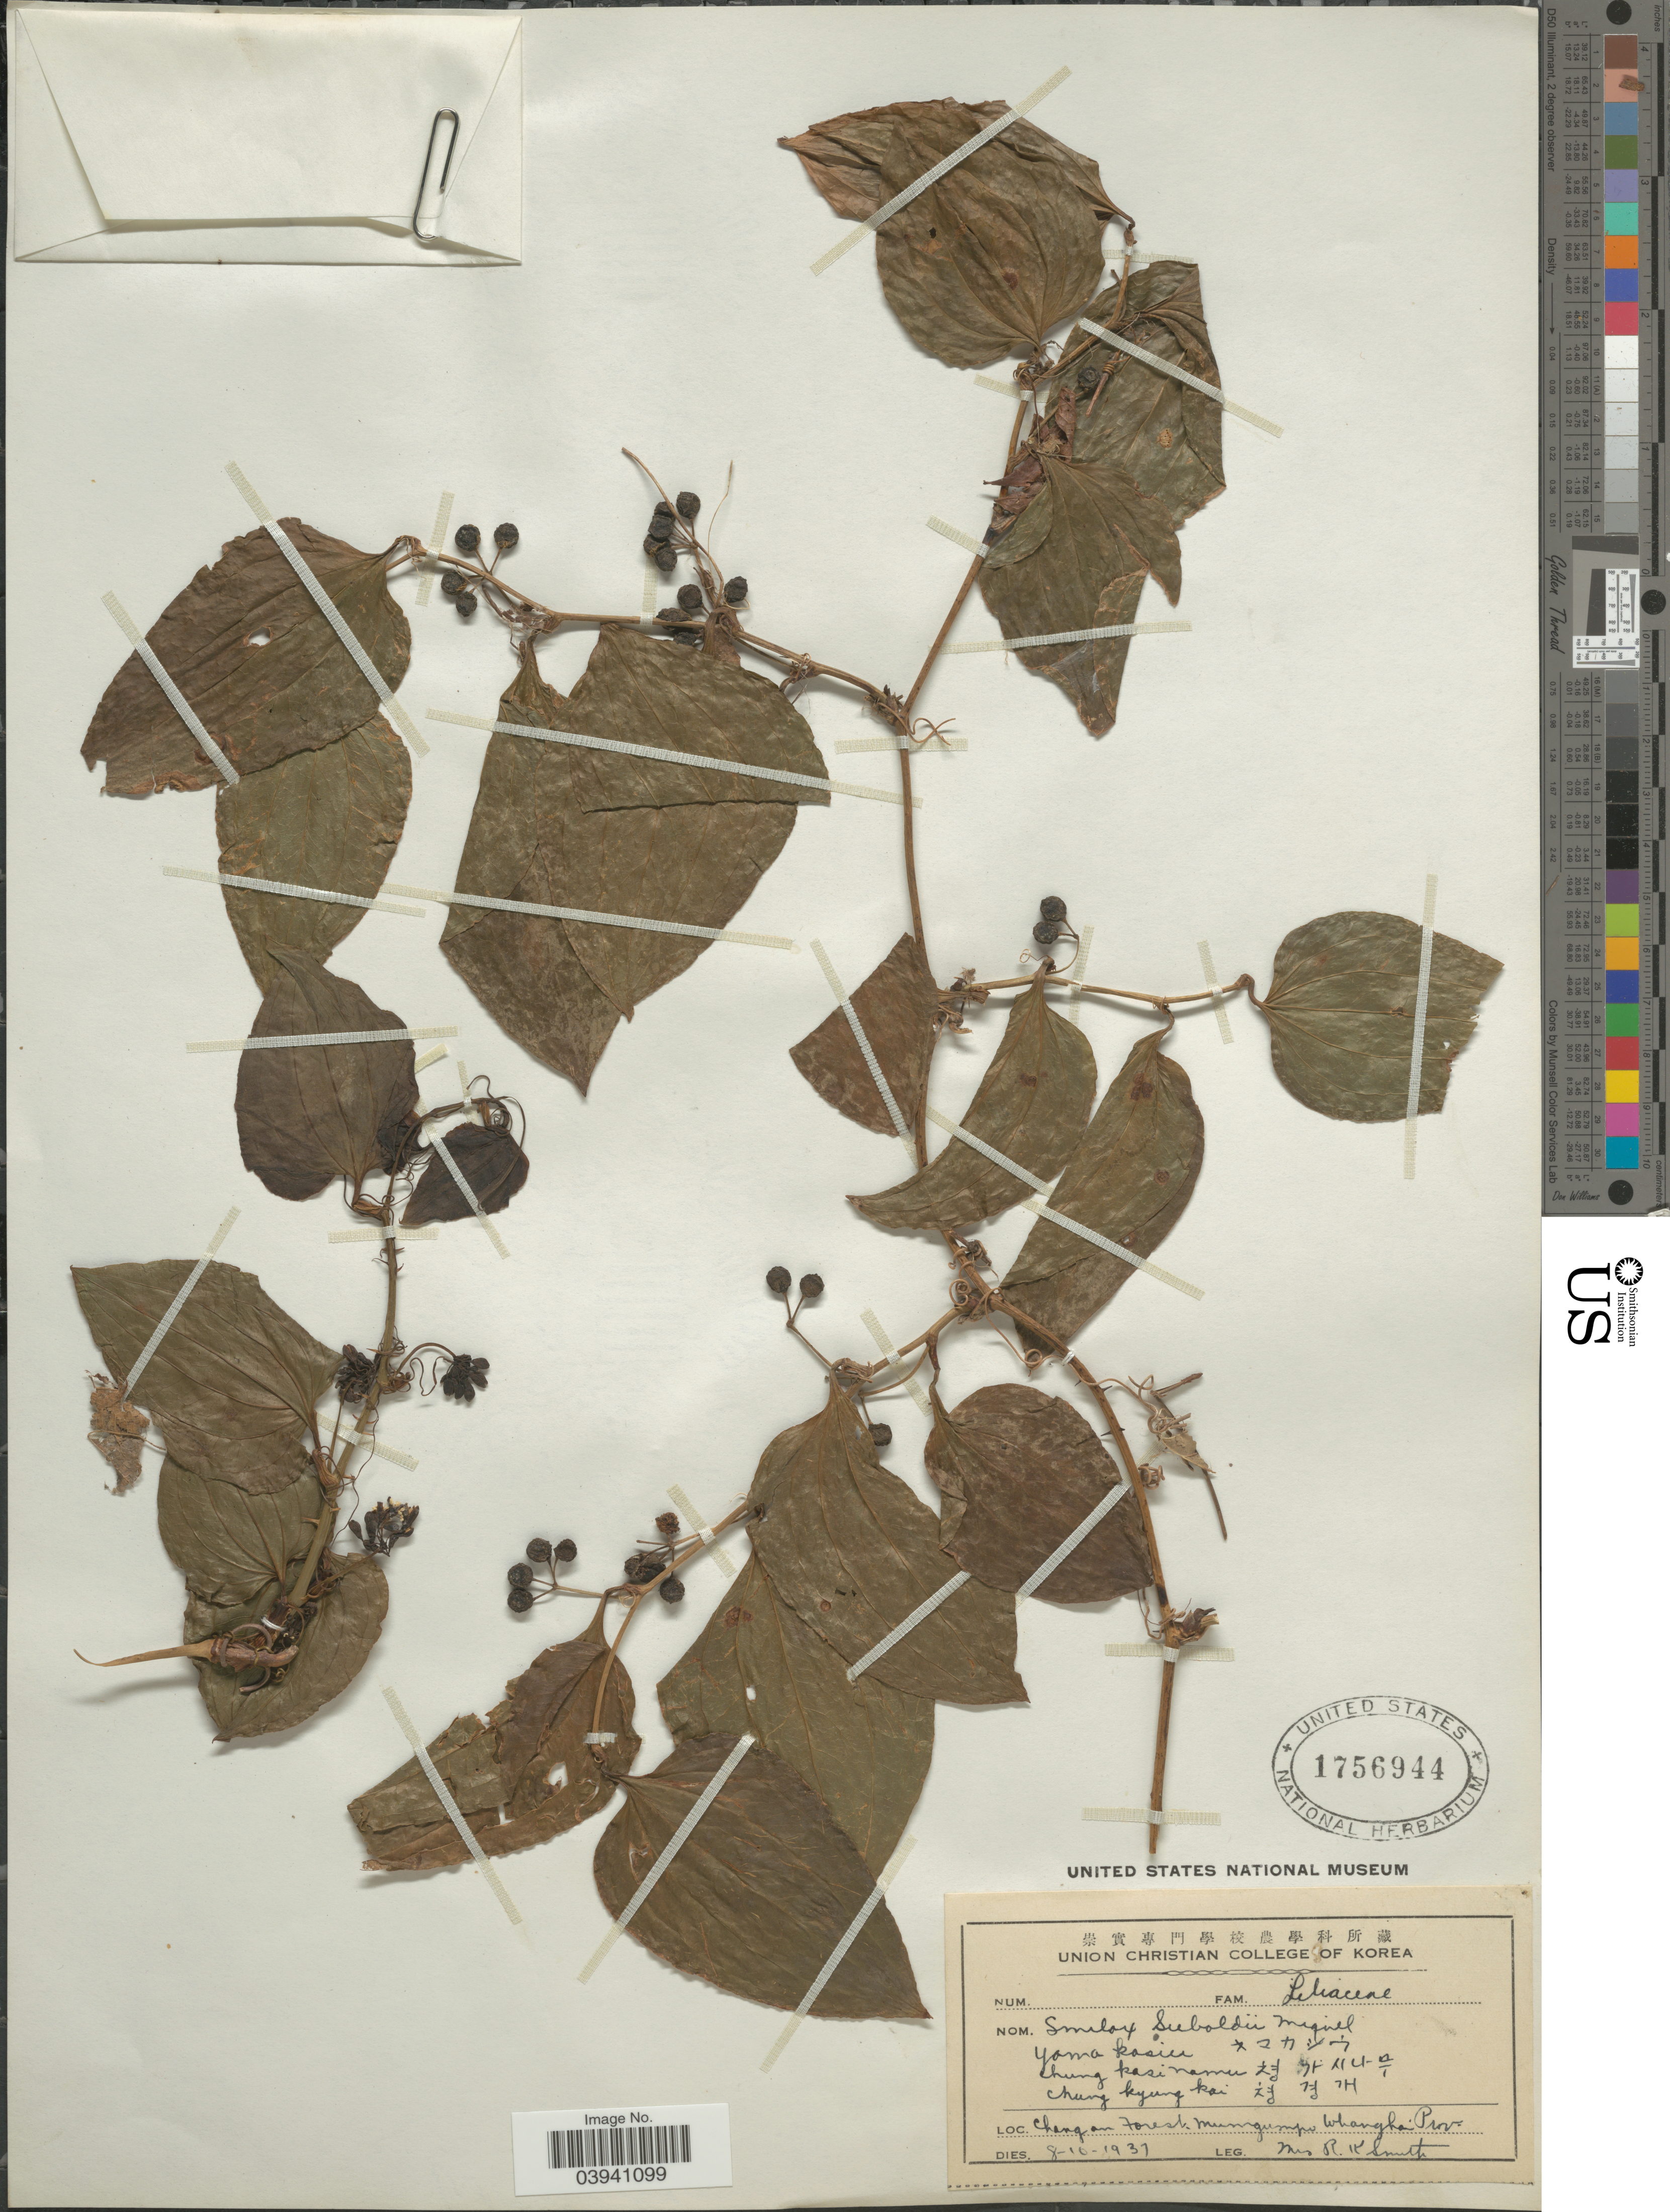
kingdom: Plantae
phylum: Tracheophyta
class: Liliopsida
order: Liliales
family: Smilacaceae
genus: Smilax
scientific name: Smilax sieboldii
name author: Miq.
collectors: Mrs. R. K. Smith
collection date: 1937-10-08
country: North Korea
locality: Changan Forest, Mumgumpo Whanghai Prov.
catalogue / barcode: US 1756944